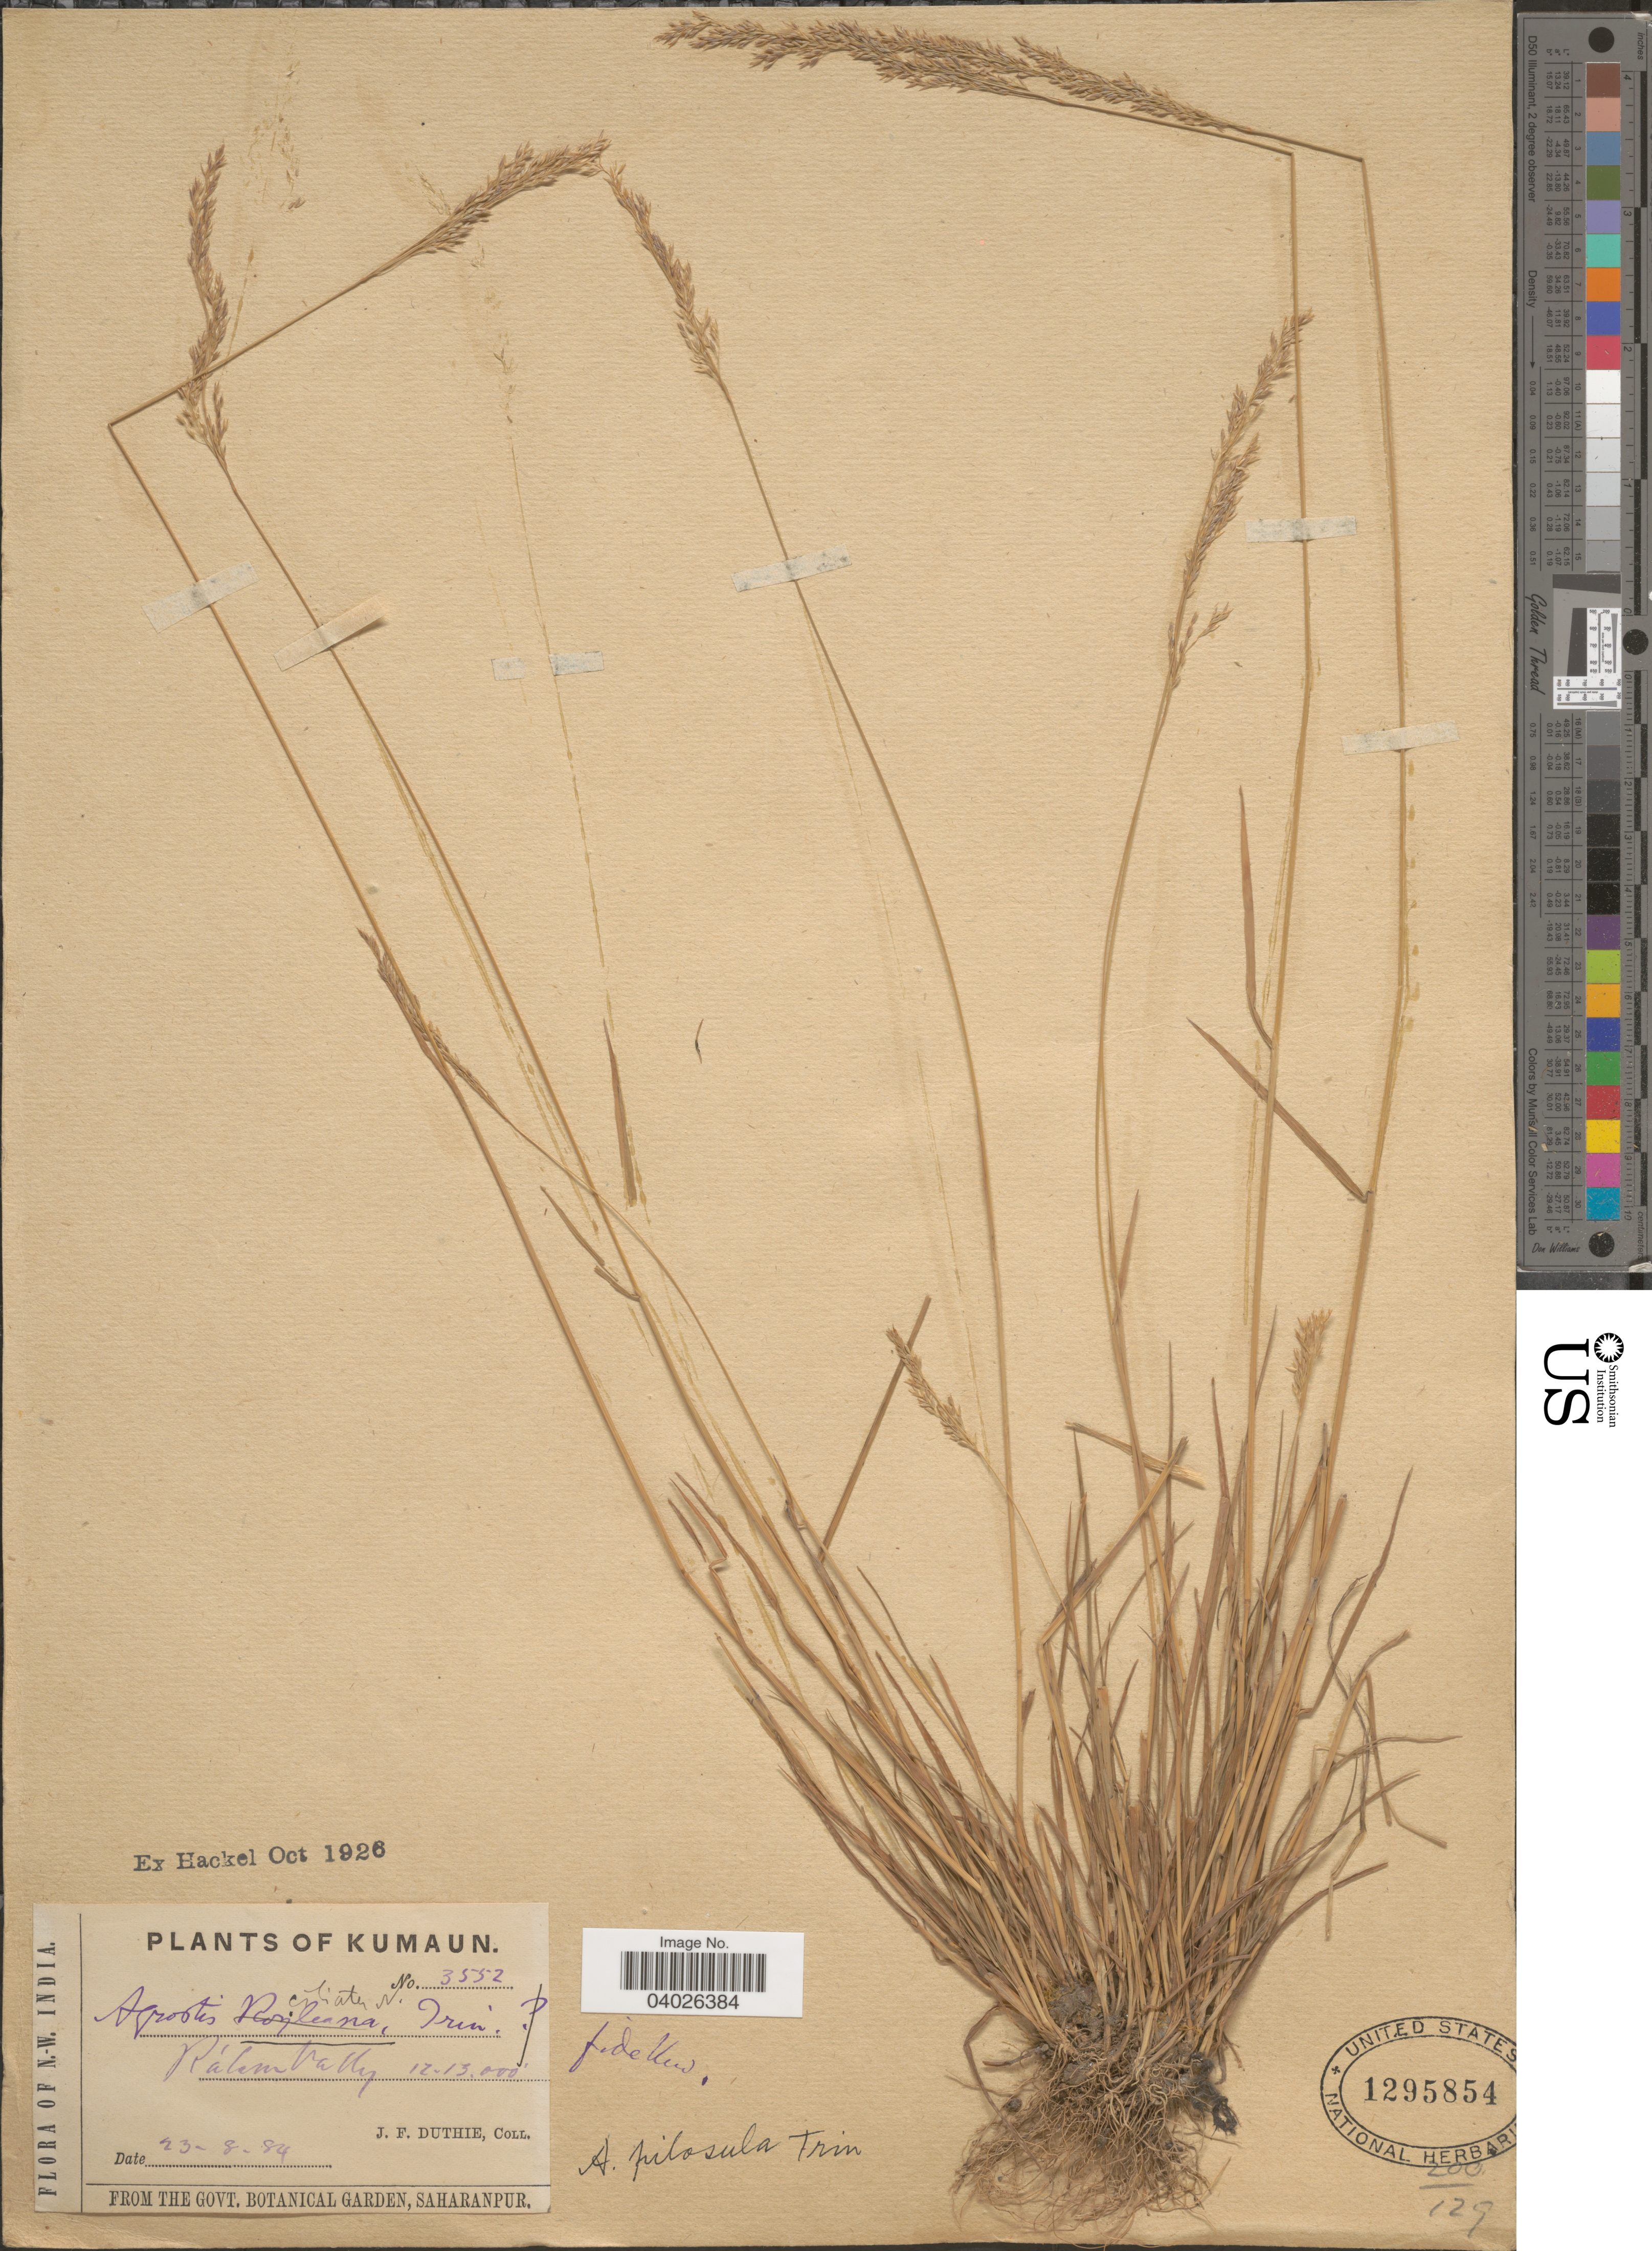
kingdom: Plantae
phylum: Tracheophyta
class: Liliopsida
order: Poales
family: Poaceae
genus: Agrostis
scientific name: Agrostis pilosula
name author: Trin.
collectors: J. F. Duthie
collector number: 3552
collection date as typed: Transcribed d/m/y: 23/8/84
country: India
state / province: Uttarakhand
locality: N.-W. India. Kumaun. Rálem Valley.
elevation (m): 3658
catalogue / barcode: US 1295854